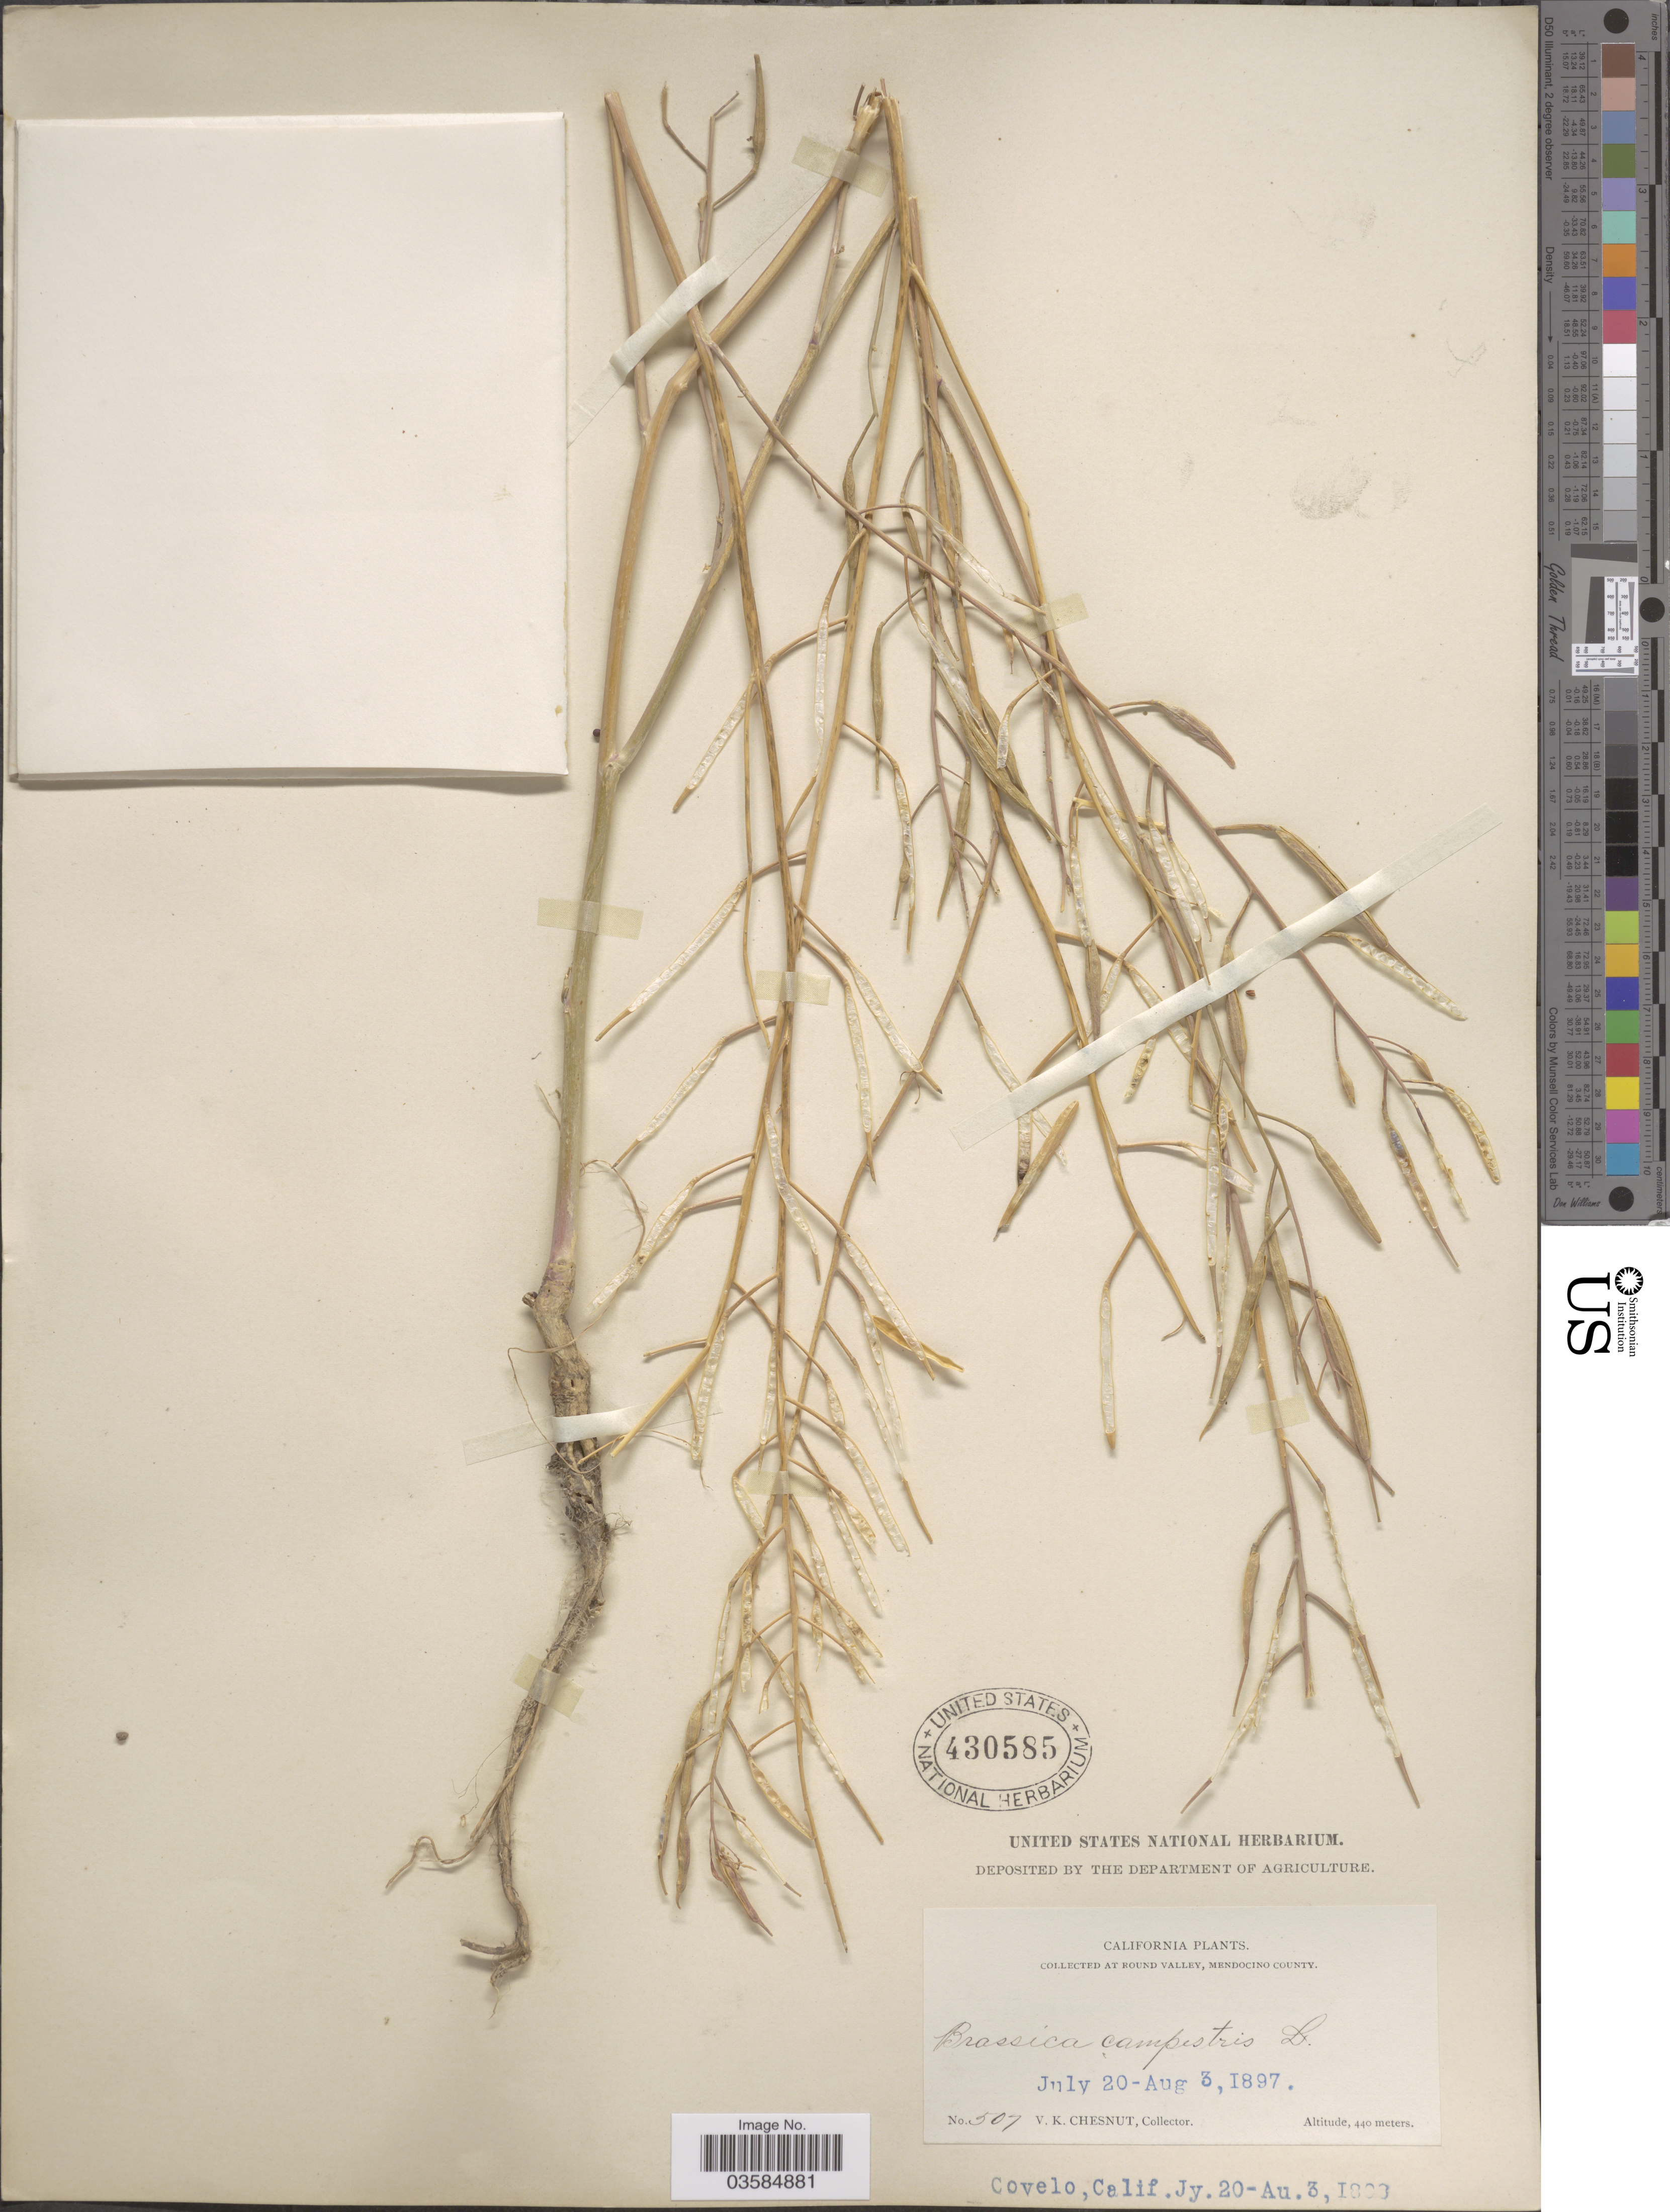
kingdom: Plantae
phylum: Tracheophyta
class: Magnoliopsida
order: Brassicales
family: Brassicaceae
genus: Brassica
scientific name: Brassica campestris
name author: L.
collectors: V. Chesnut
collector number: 507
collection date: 1897-07-20/1897-08-03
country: United States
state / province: California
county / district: Mendocino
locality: Round Valley, Mendocino County. Covelo.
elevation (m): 440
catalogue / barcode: US 430585